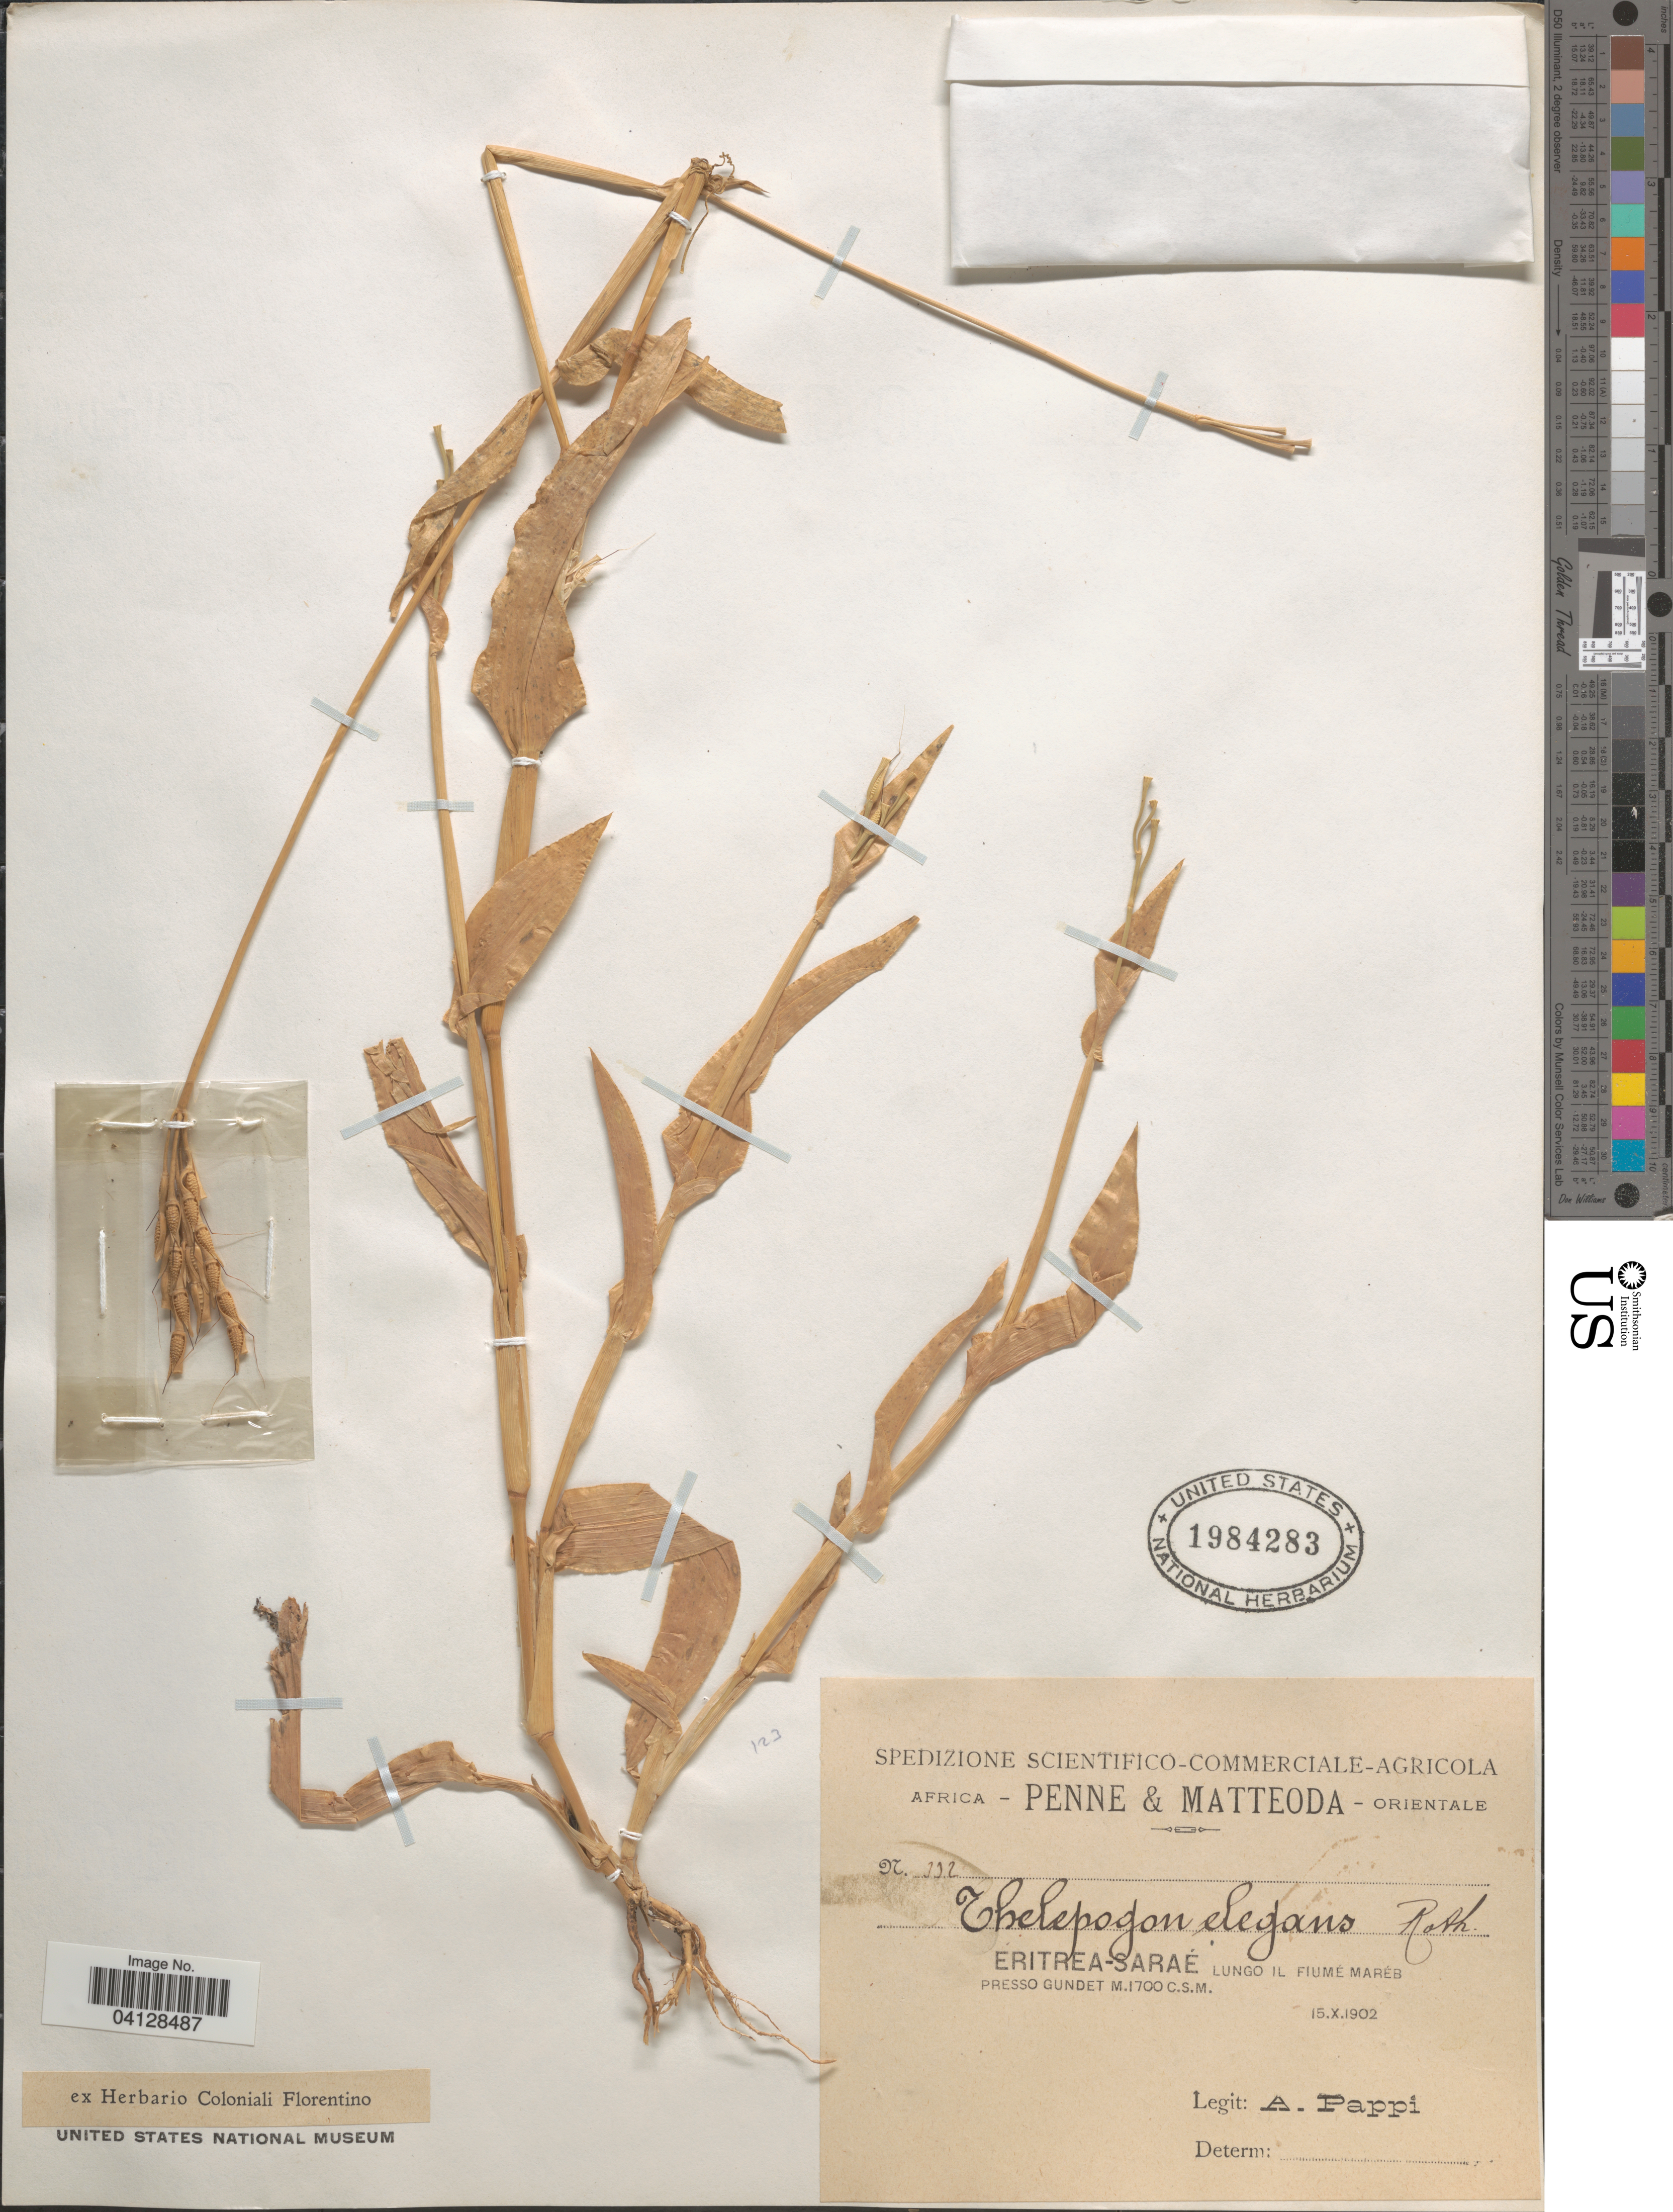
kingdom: Plantae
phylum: Tracheophyta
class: Liliopsida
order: Poales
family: Poaceae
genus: Thelepogon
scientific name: Thelepogon elegans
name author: Roth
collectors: A. Pappi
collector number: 332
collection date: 1902-10-15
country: Eritrea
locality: Africa - Orientale. Eritrea-Saraé Lungo Il Fiumé Maréb presso Gundet.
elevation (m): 1700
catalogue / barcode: US 1984283